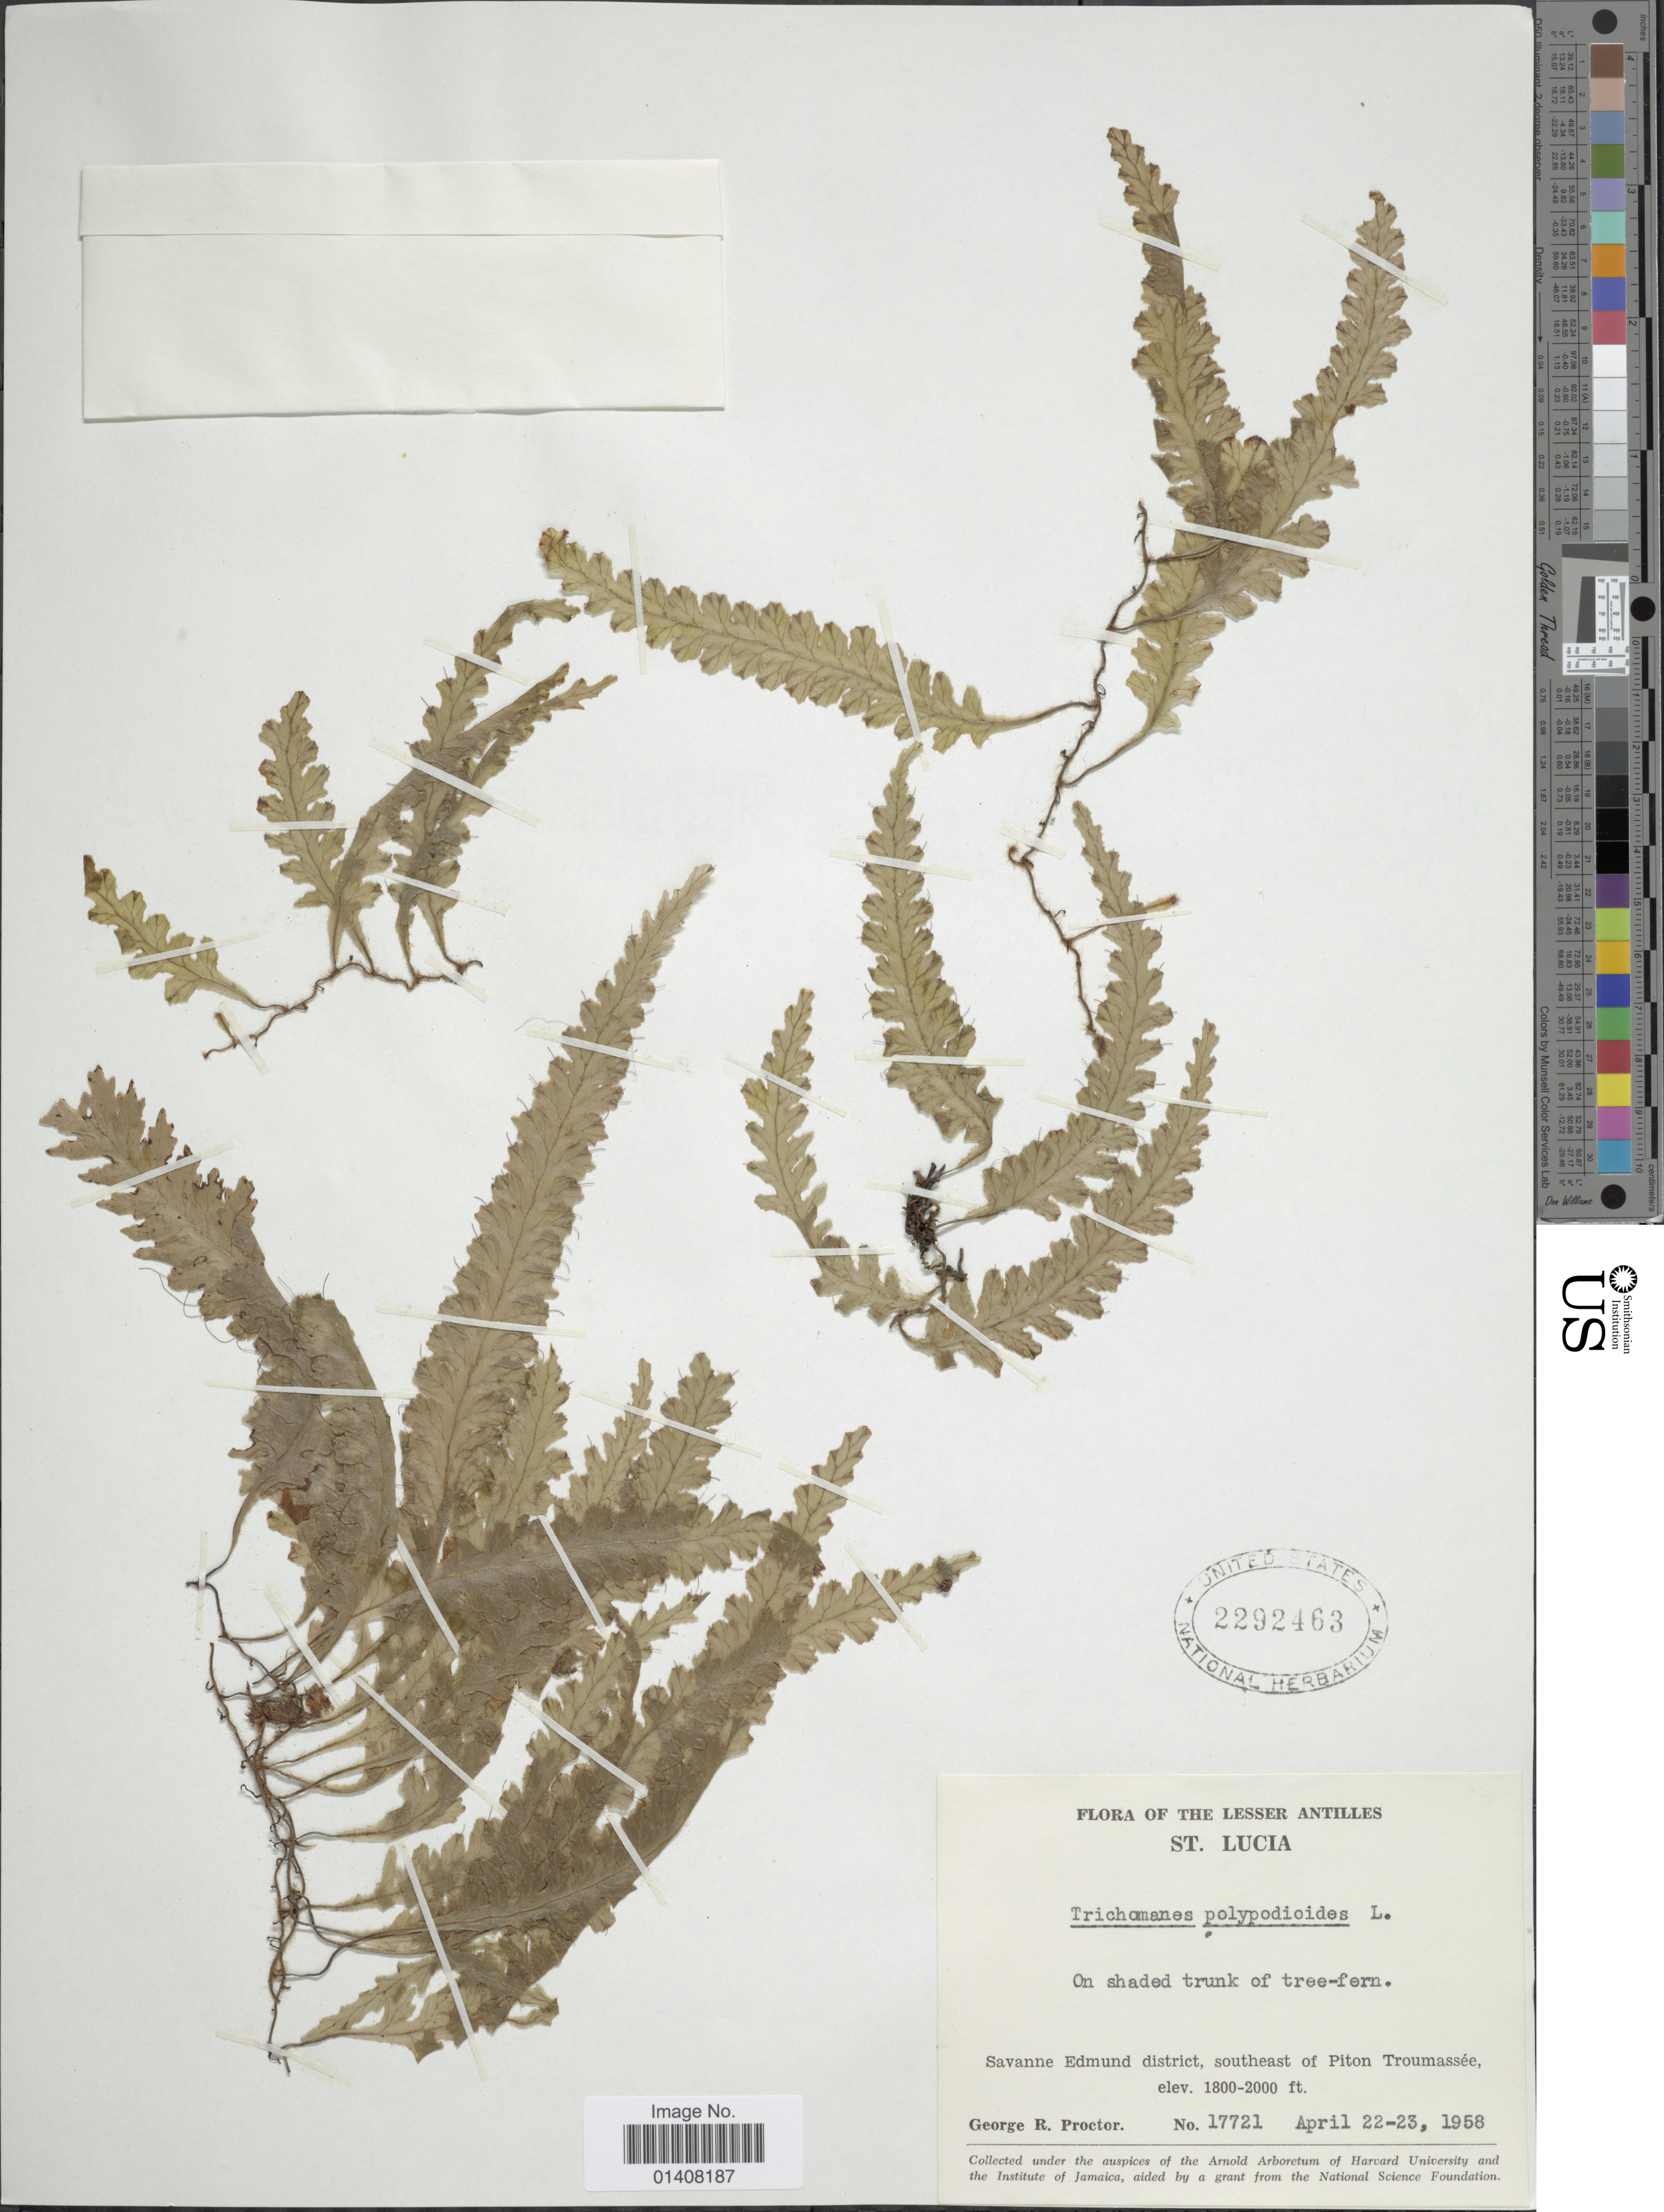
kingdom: Plantae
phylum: Tracheophyta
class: Polypodiopsida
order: Hymenophyllales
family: Hymenophyllaceae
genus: Trichomanes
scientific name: Trichomanes polypodioides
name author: L.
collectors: G. R. Proctor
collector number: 17721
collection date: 1958-04-22/1958-04-23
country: St. Lucia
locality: Lesser Antilles, St. Lucia, on shaded trunk of tree-fern, Savanne Edmund district, southeast of Piton Troumassée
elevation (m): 549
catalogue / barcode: US 2292463